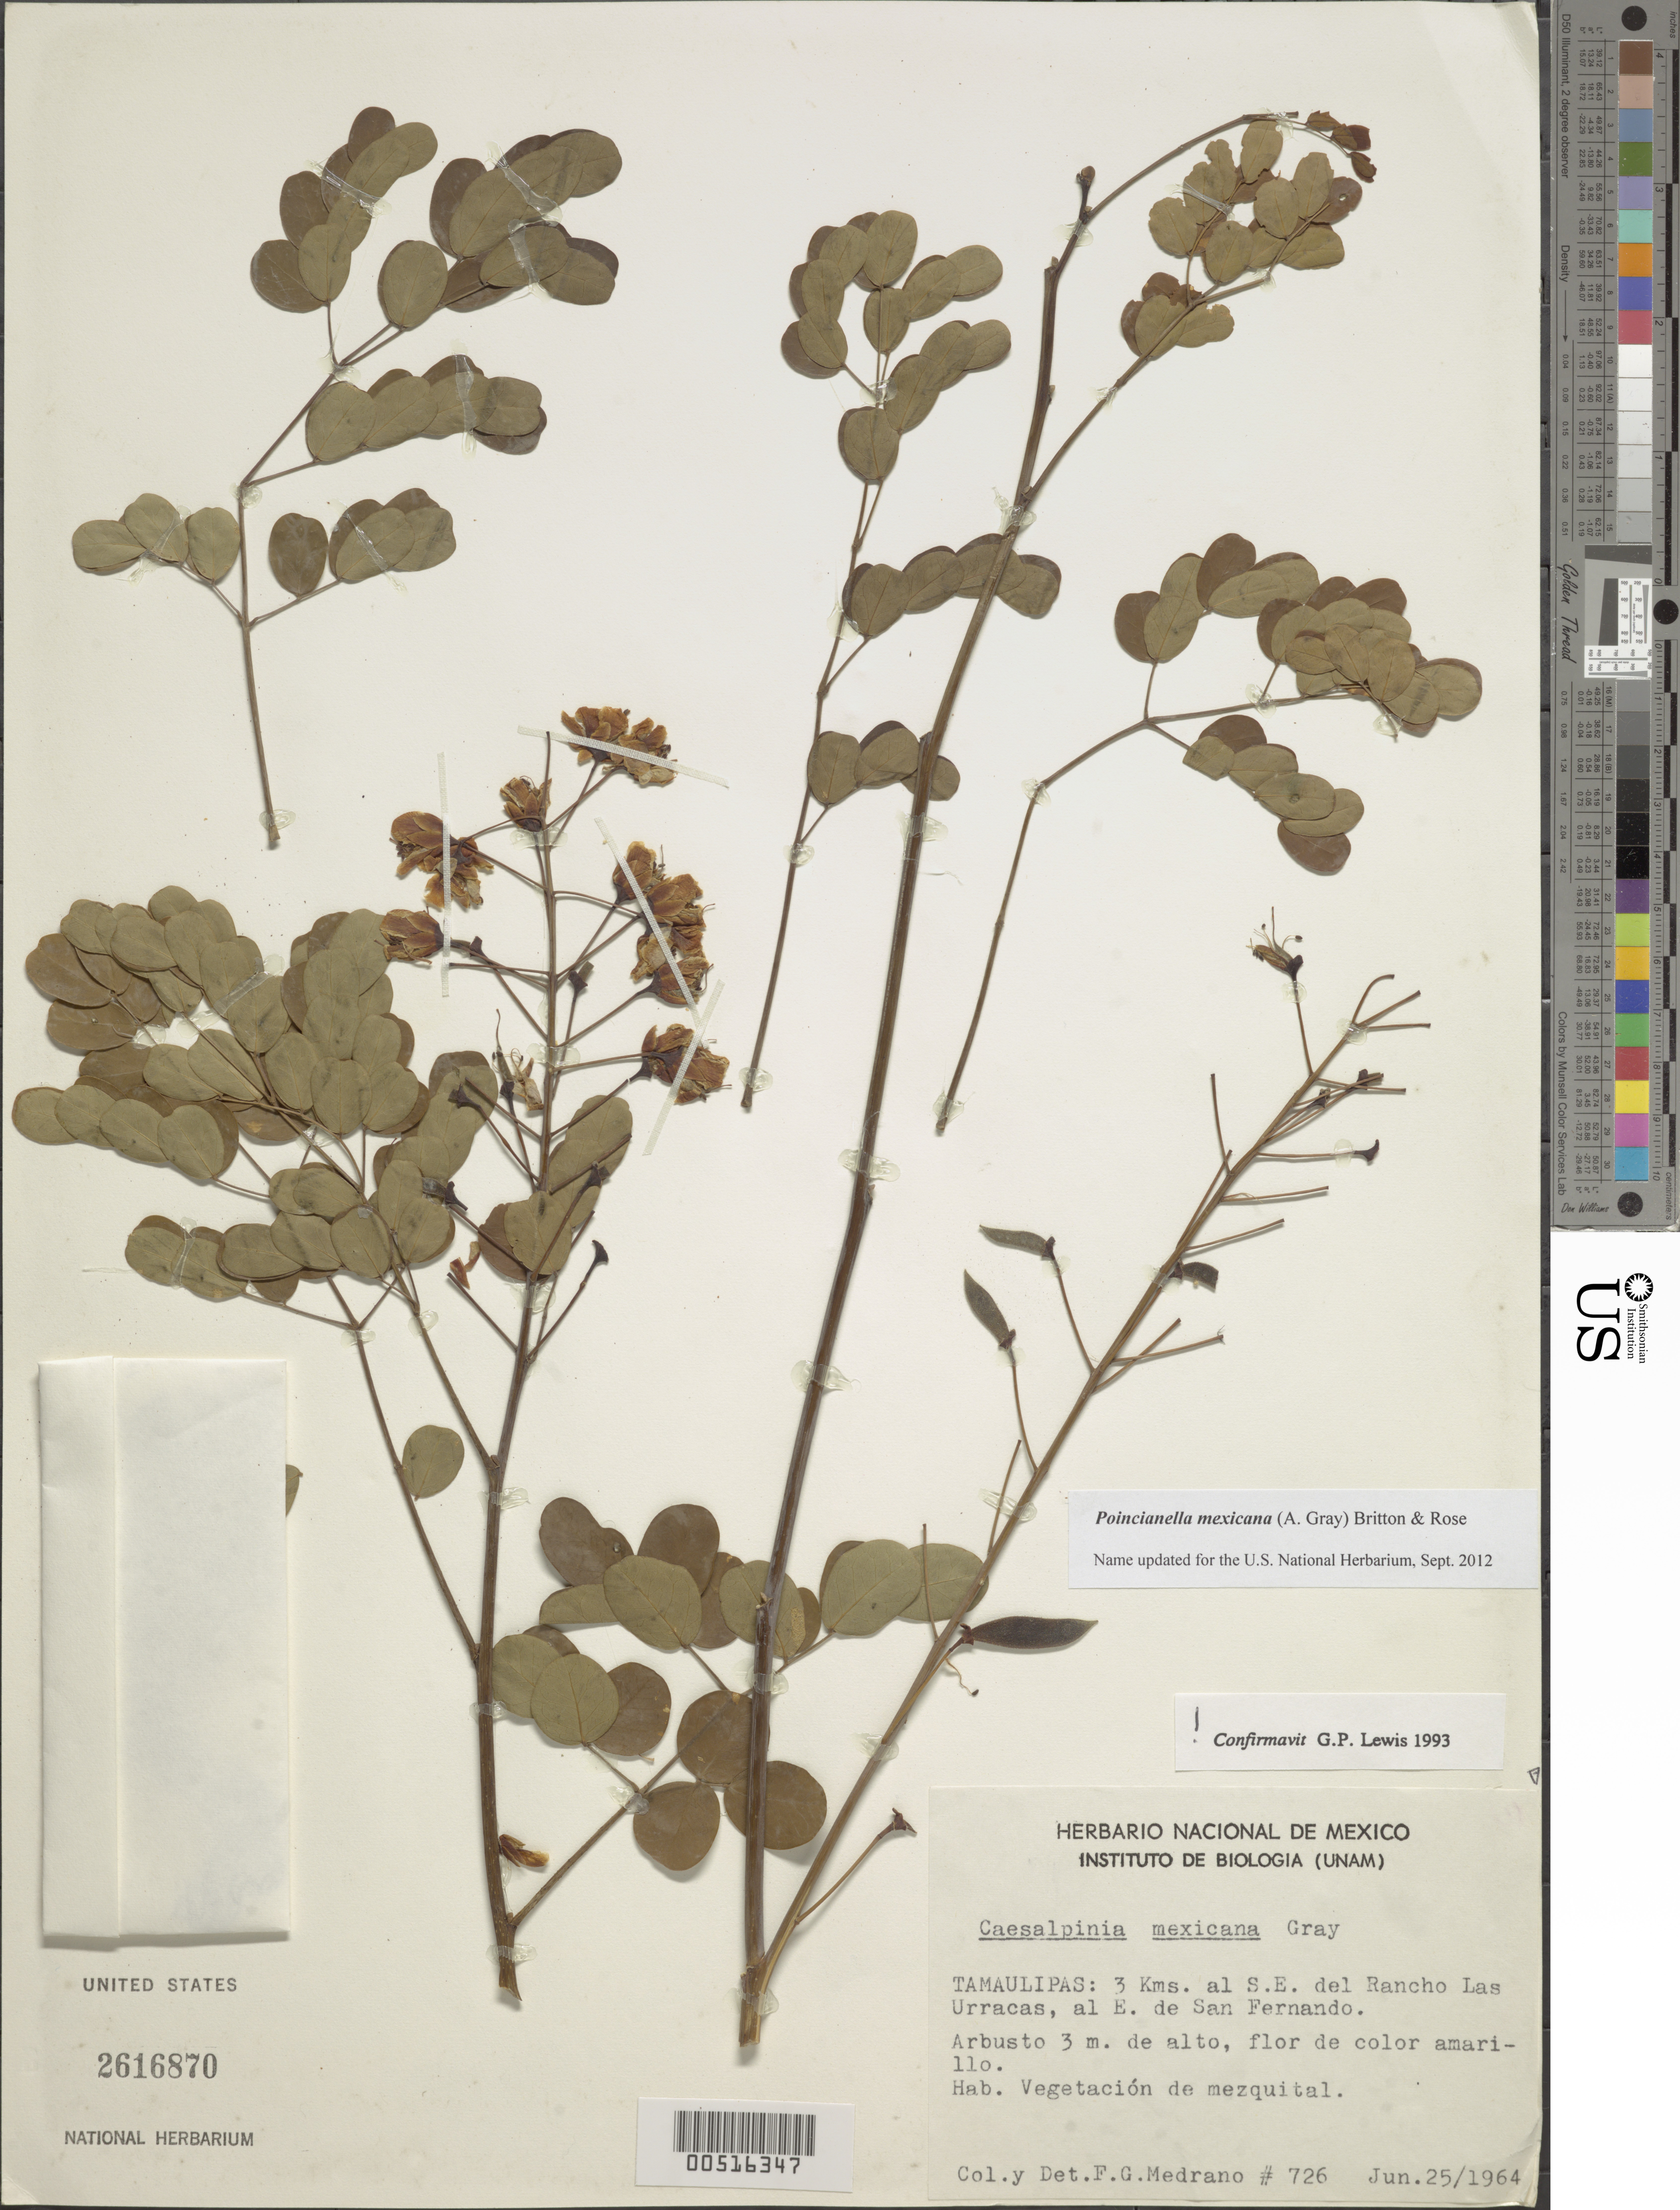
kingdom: Plantae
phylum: Tracheophyta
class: Magnoliopsida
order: Fabales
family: Fabaceae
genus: Erythrostemon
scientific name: Erythrostemon mexicanus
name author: (Rose) Gagnon & G.P. Lewis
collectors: F. Medrano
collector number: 726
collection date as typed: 25 Jun 1964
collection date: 1964-06-25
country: Mexico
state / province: Tamaulipas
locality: Se del rancho las urracas, E of San Fernando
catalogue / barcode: US 2616870